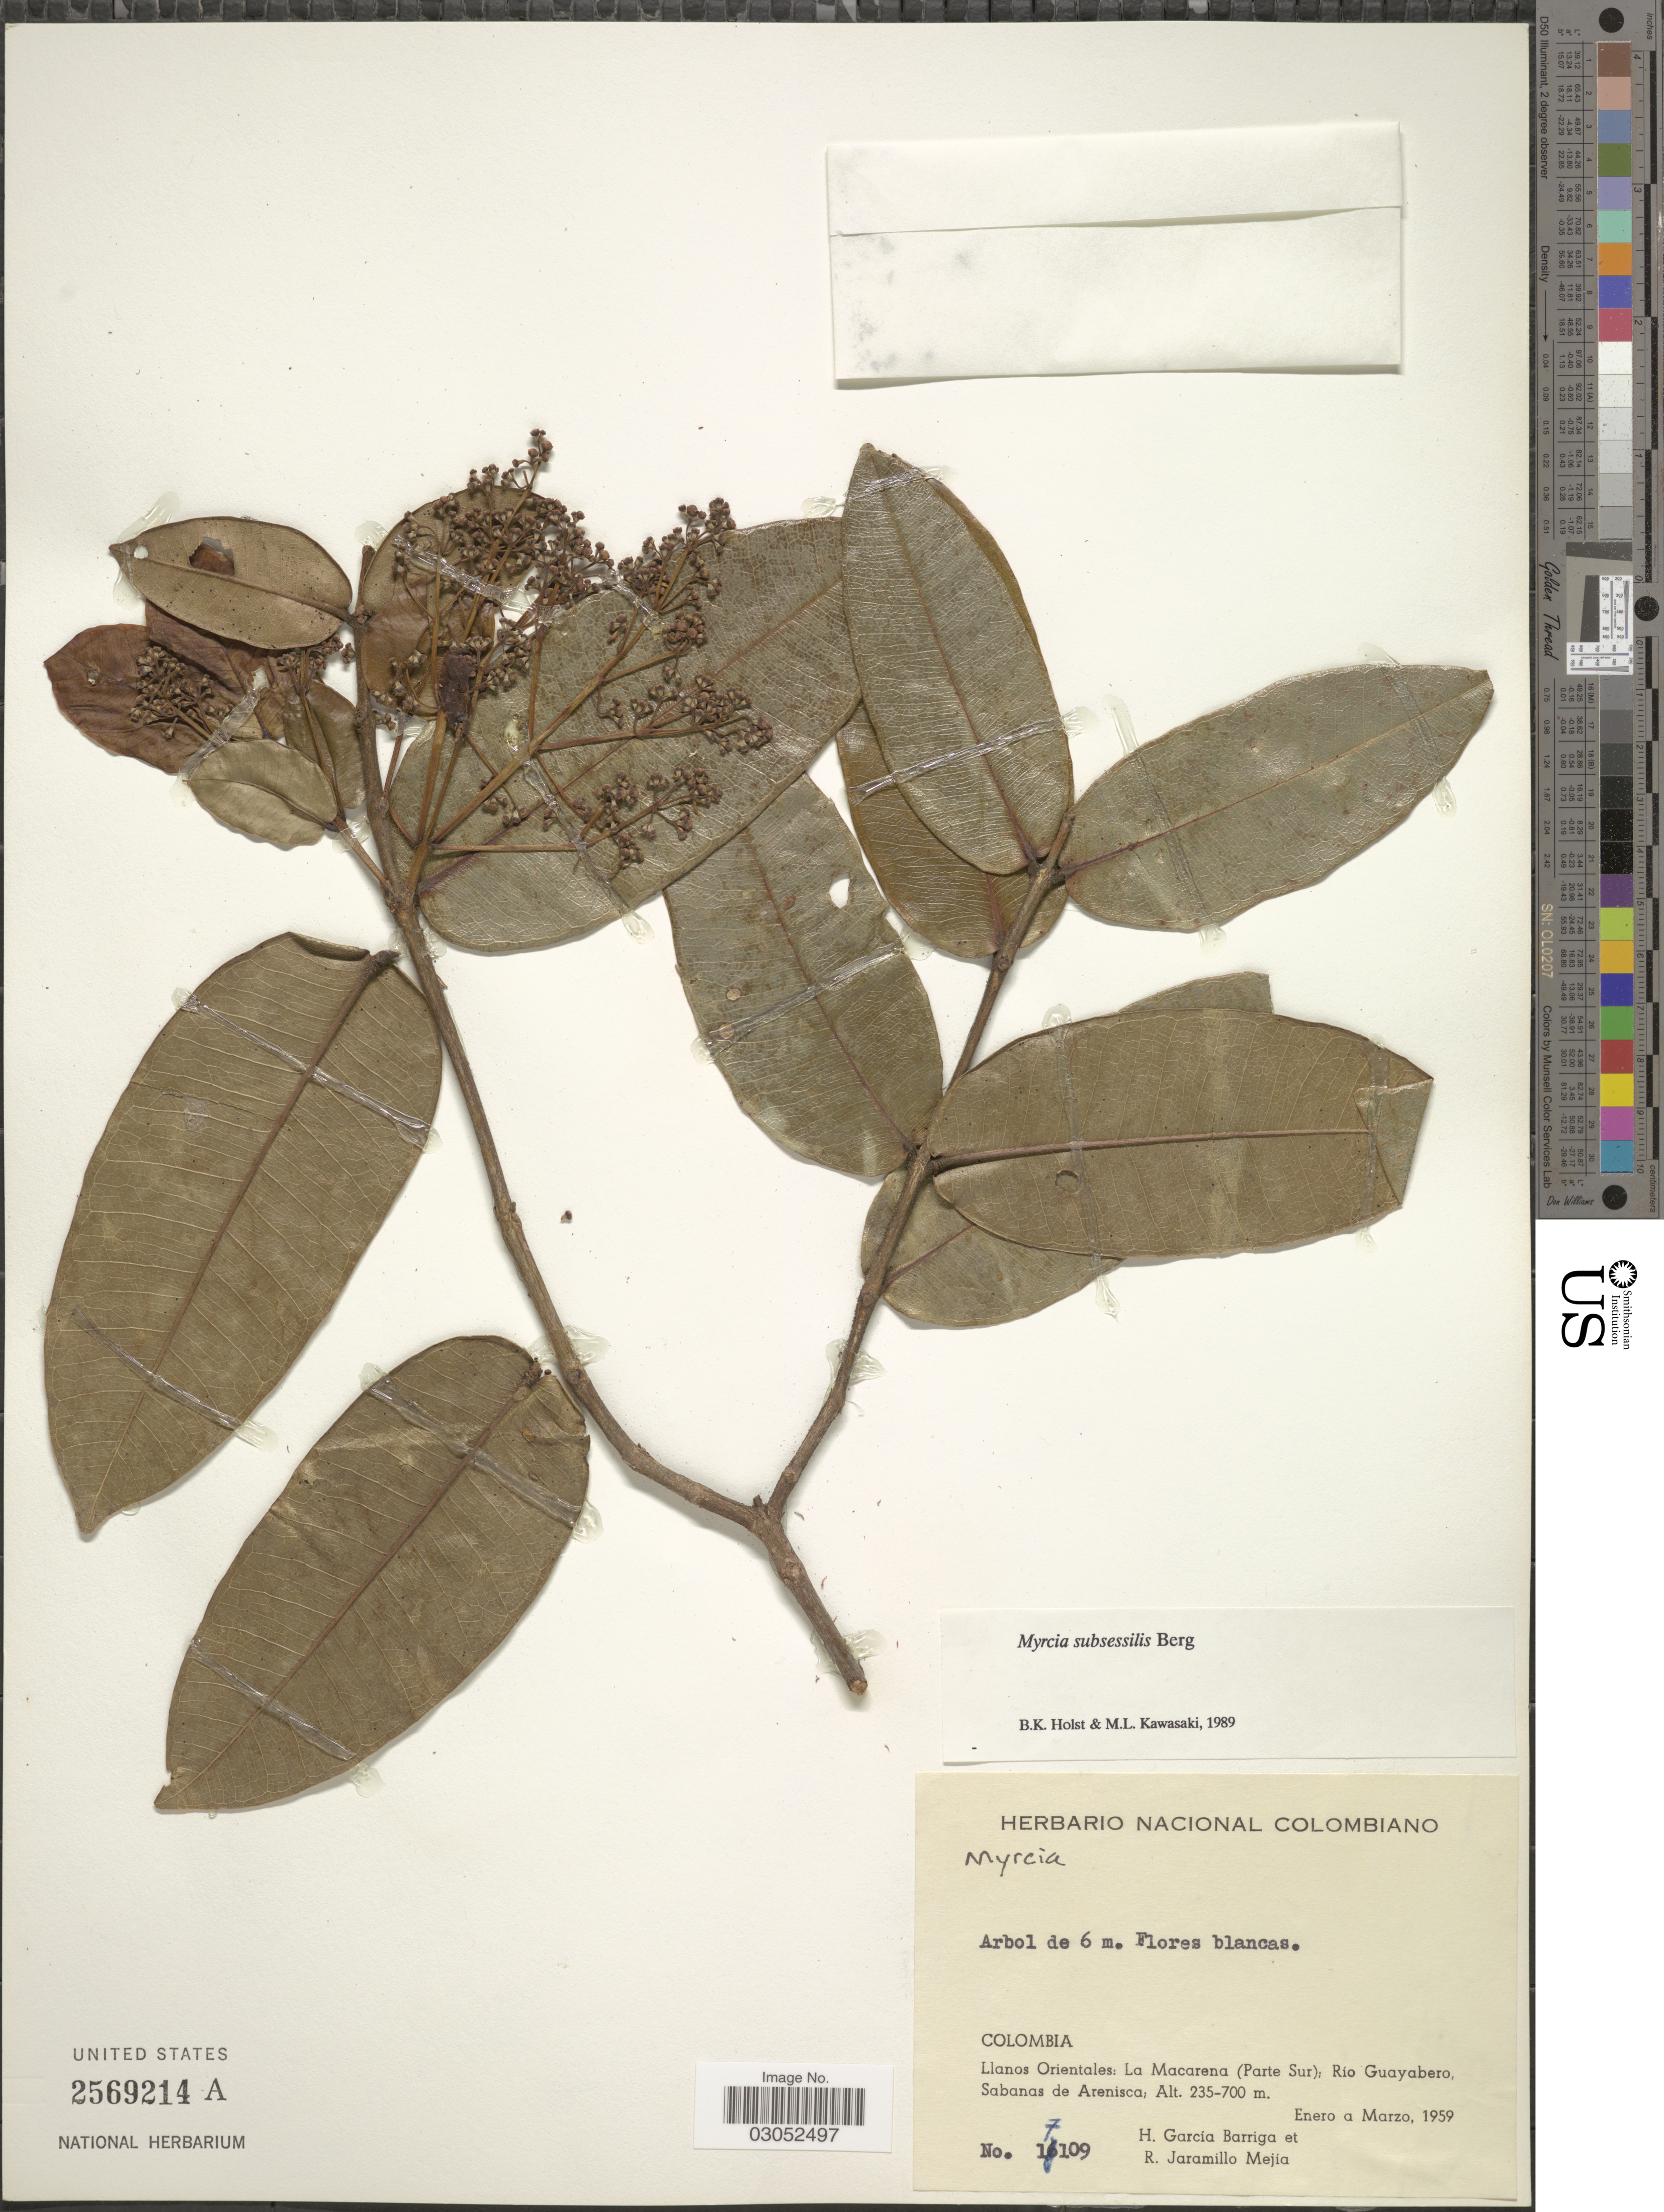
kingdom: Plantae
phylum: Tracheophyta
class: Magnoliopsida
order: Myrtales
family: Myrtaceae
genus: Myrcia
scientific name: Myrcia subsessilis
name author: O. Berg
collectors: H. García Barriga & R. Jaramillo M.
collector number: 17109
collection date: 1959-01/1959-03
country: Colombia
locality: Llanos Orientales: La Macarena (Parte Sur), Rio Guayabero. Sabanas de Arenisca.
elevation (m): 235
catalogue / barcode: US 2569214A